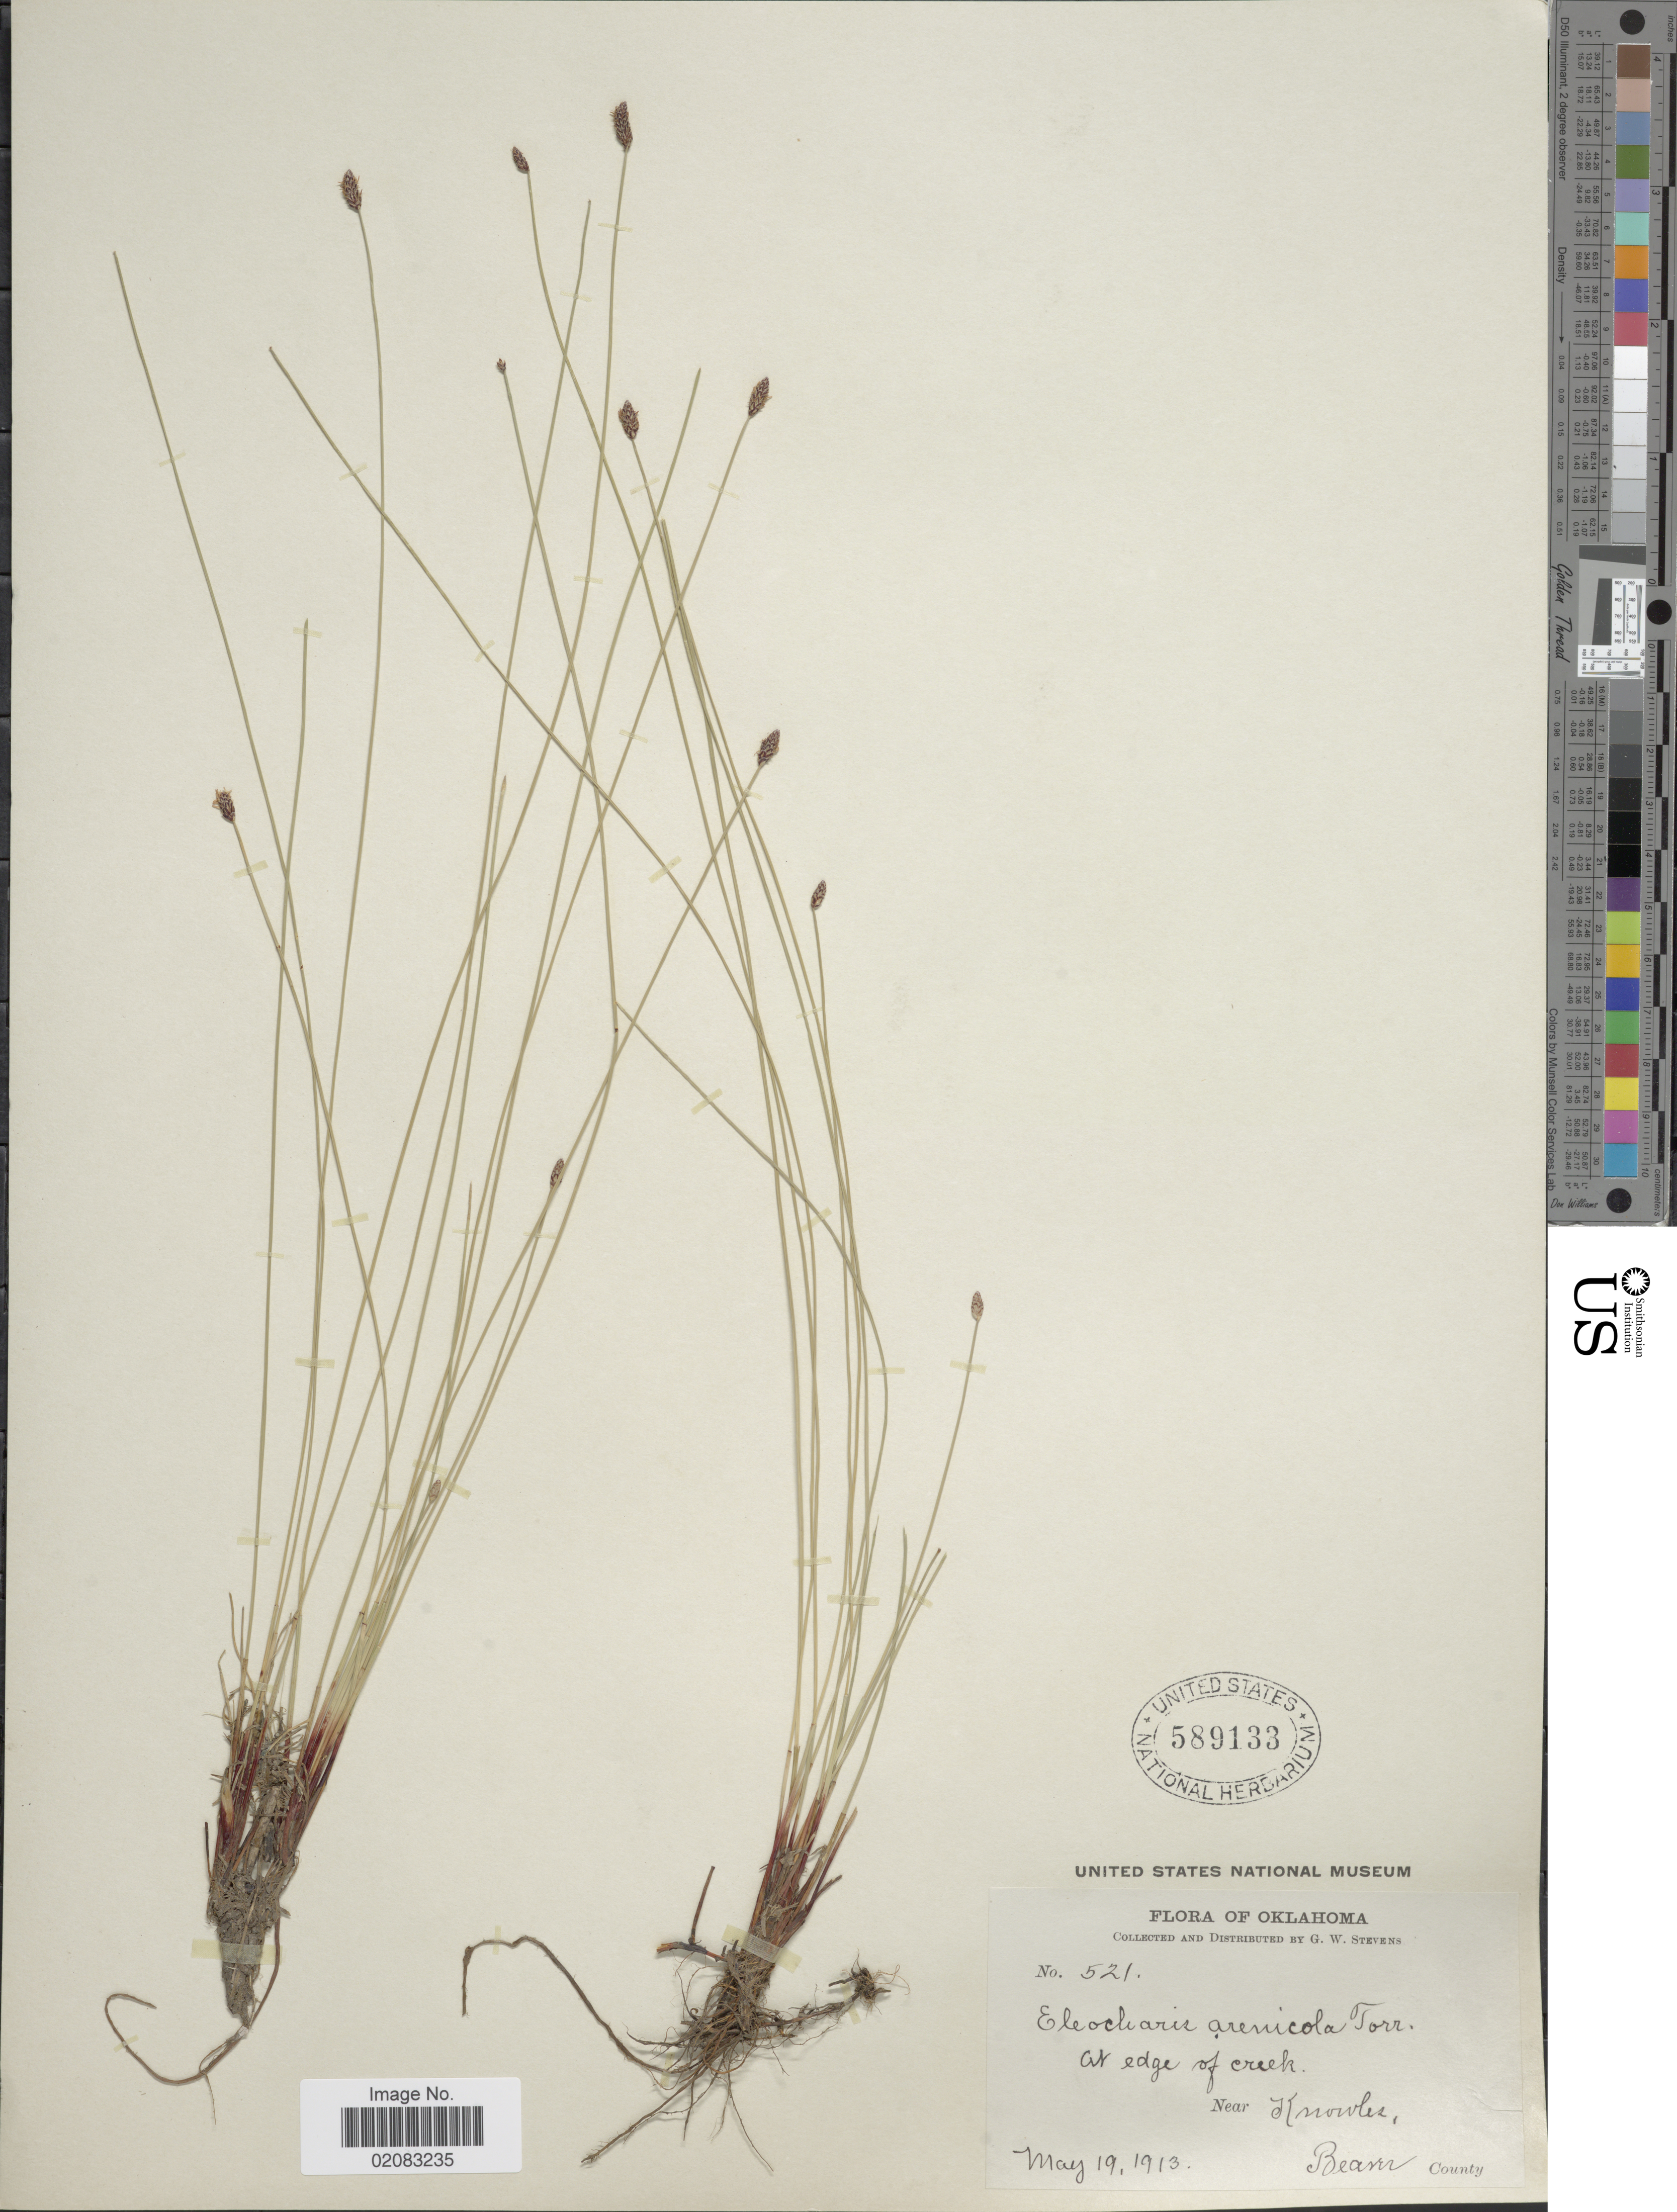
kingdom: Plantae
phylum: Tracheophyta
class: Liliopsida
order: Poales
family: Cyperaceae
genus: Eleocharis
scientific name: Eleocharis montevidensis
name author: Kunth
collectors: G. W. Stevens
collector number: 521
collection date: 1913-05-19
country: United States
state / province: Oklahoma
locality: At edge of creek, Near Knowles, Beaver County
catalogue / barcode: US 589133